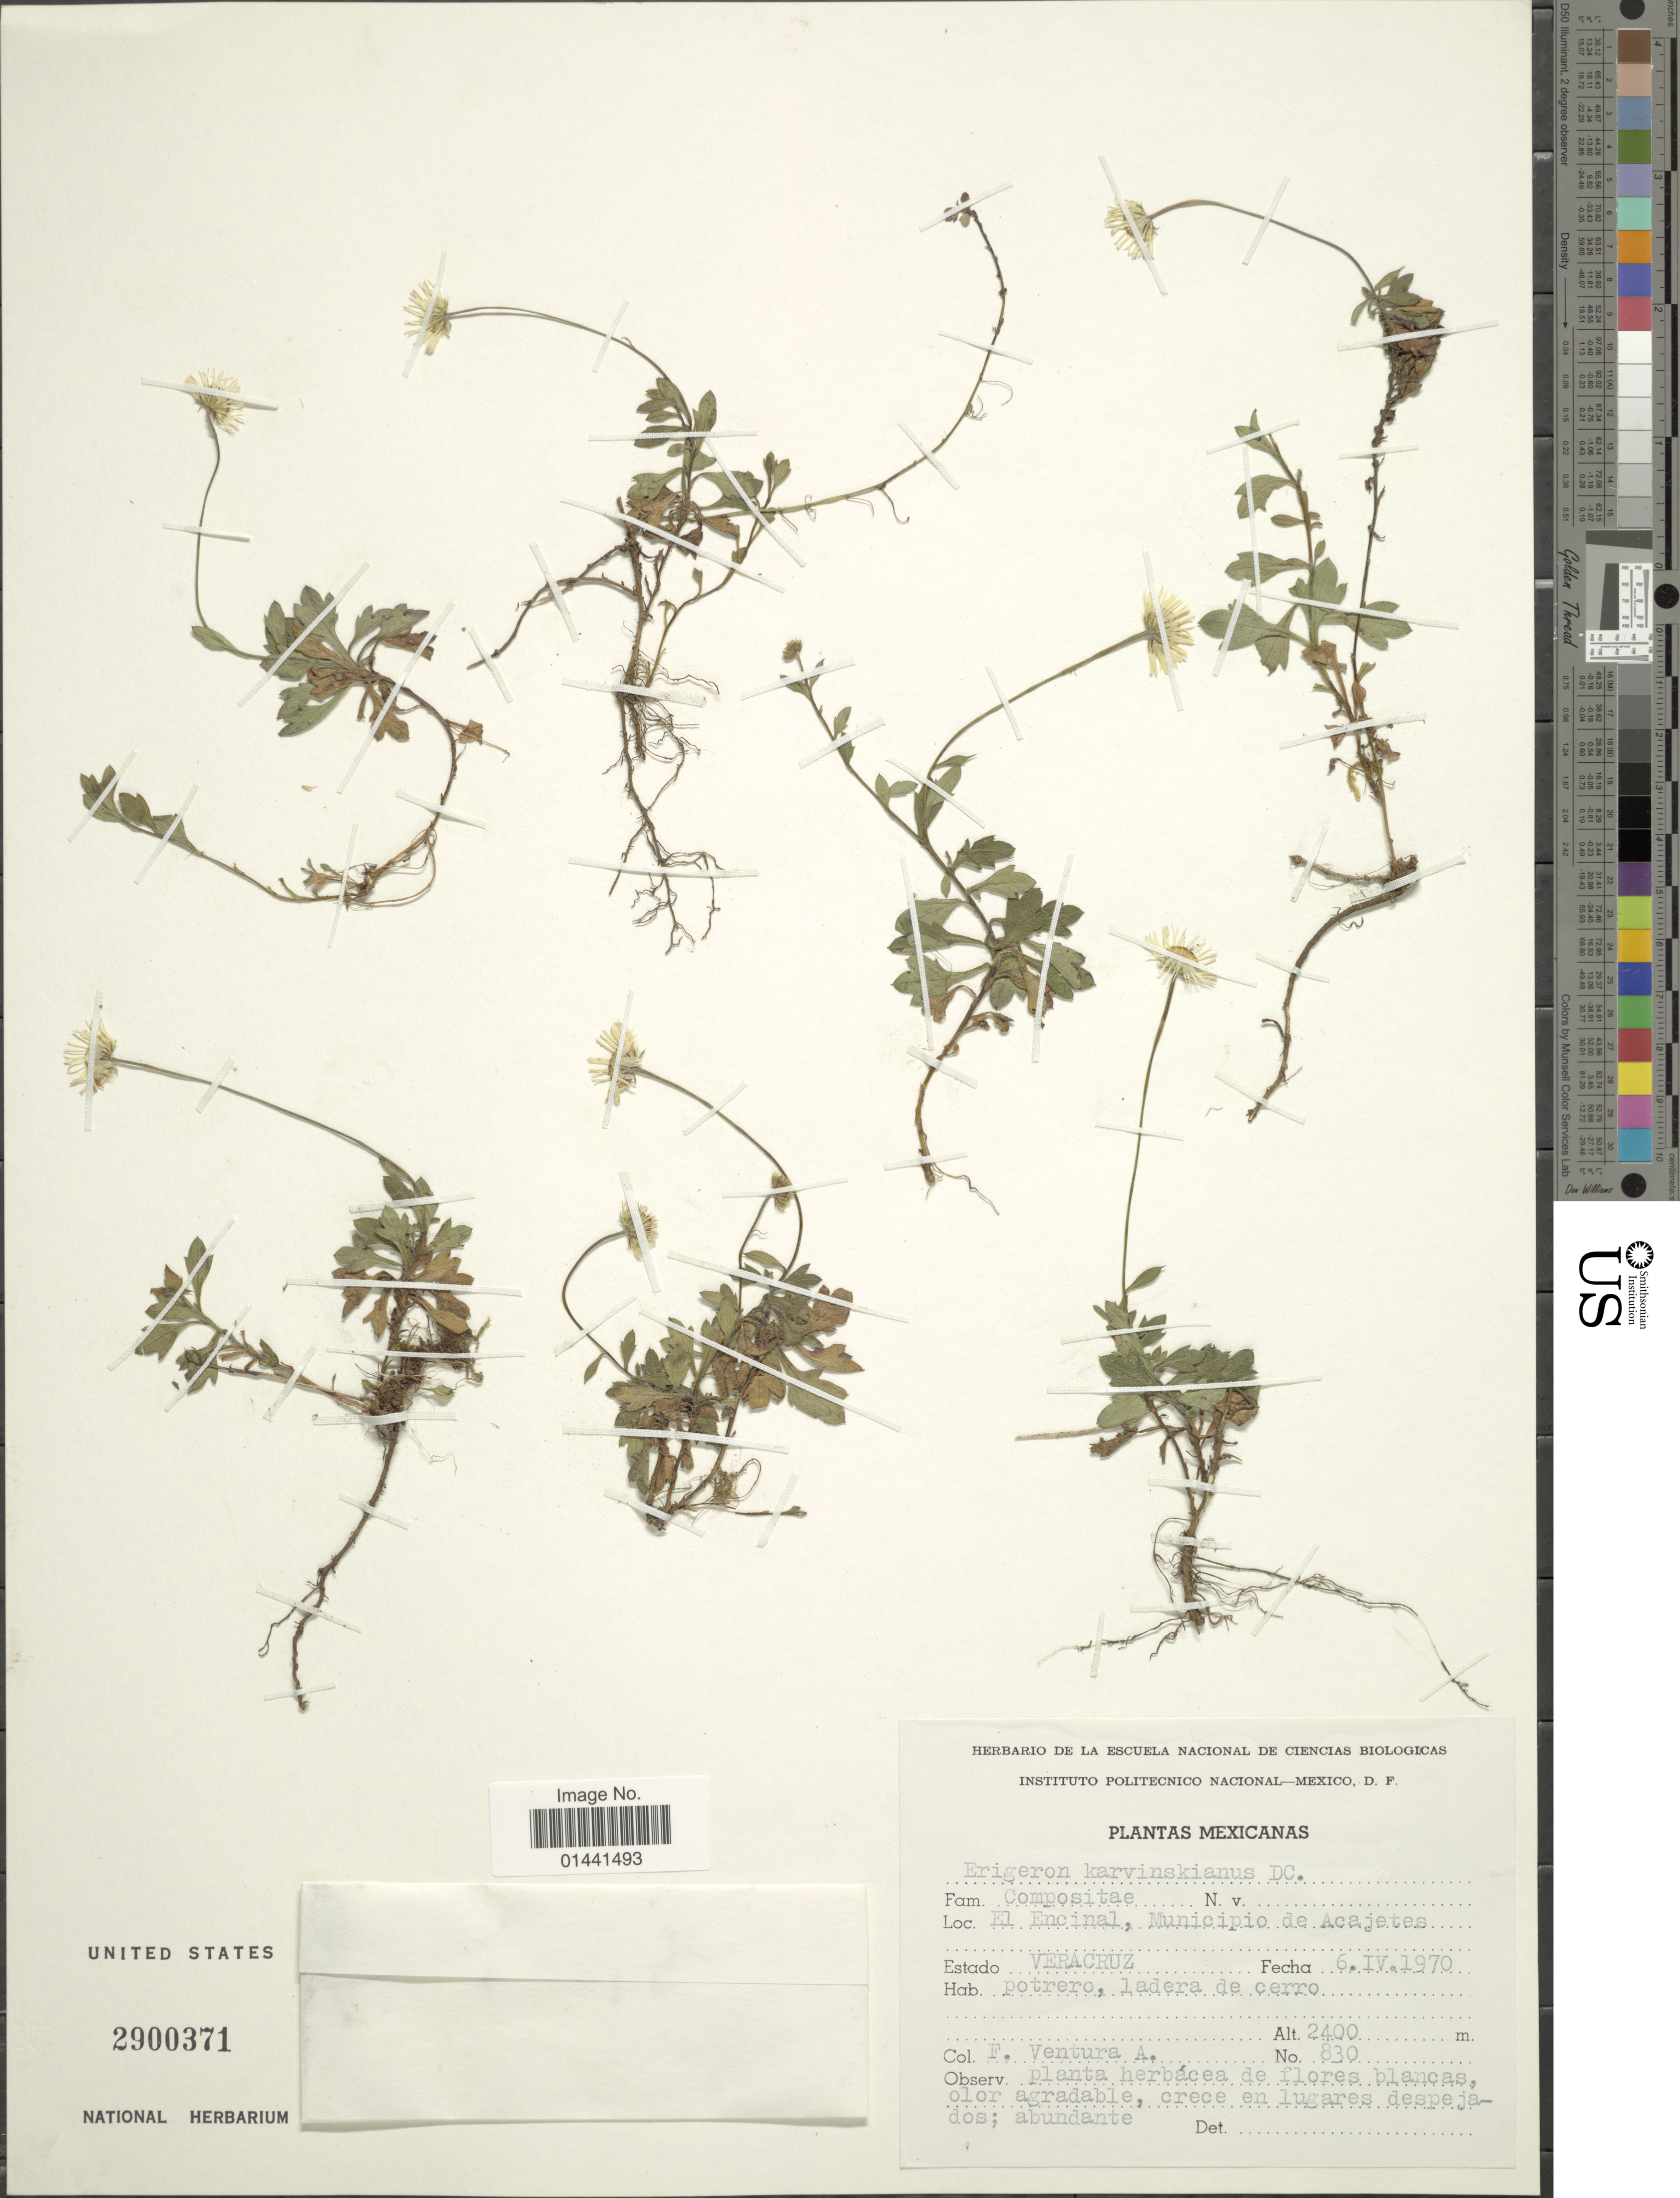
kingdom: Plantae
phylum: Tracheophyta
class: Magnoliopsida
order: Asterales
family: Asteraceae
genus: Erigeron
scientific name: Erigeron karvinskianus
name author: DC.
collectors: F. Ventura A.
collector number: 830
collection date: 1970-04-06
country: Mexico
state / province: Veracruz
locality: Veracruz, en Encinal, Municipio de Acajetes, portrero, ladera de cerro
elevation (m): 2400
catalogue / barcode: US 2900371